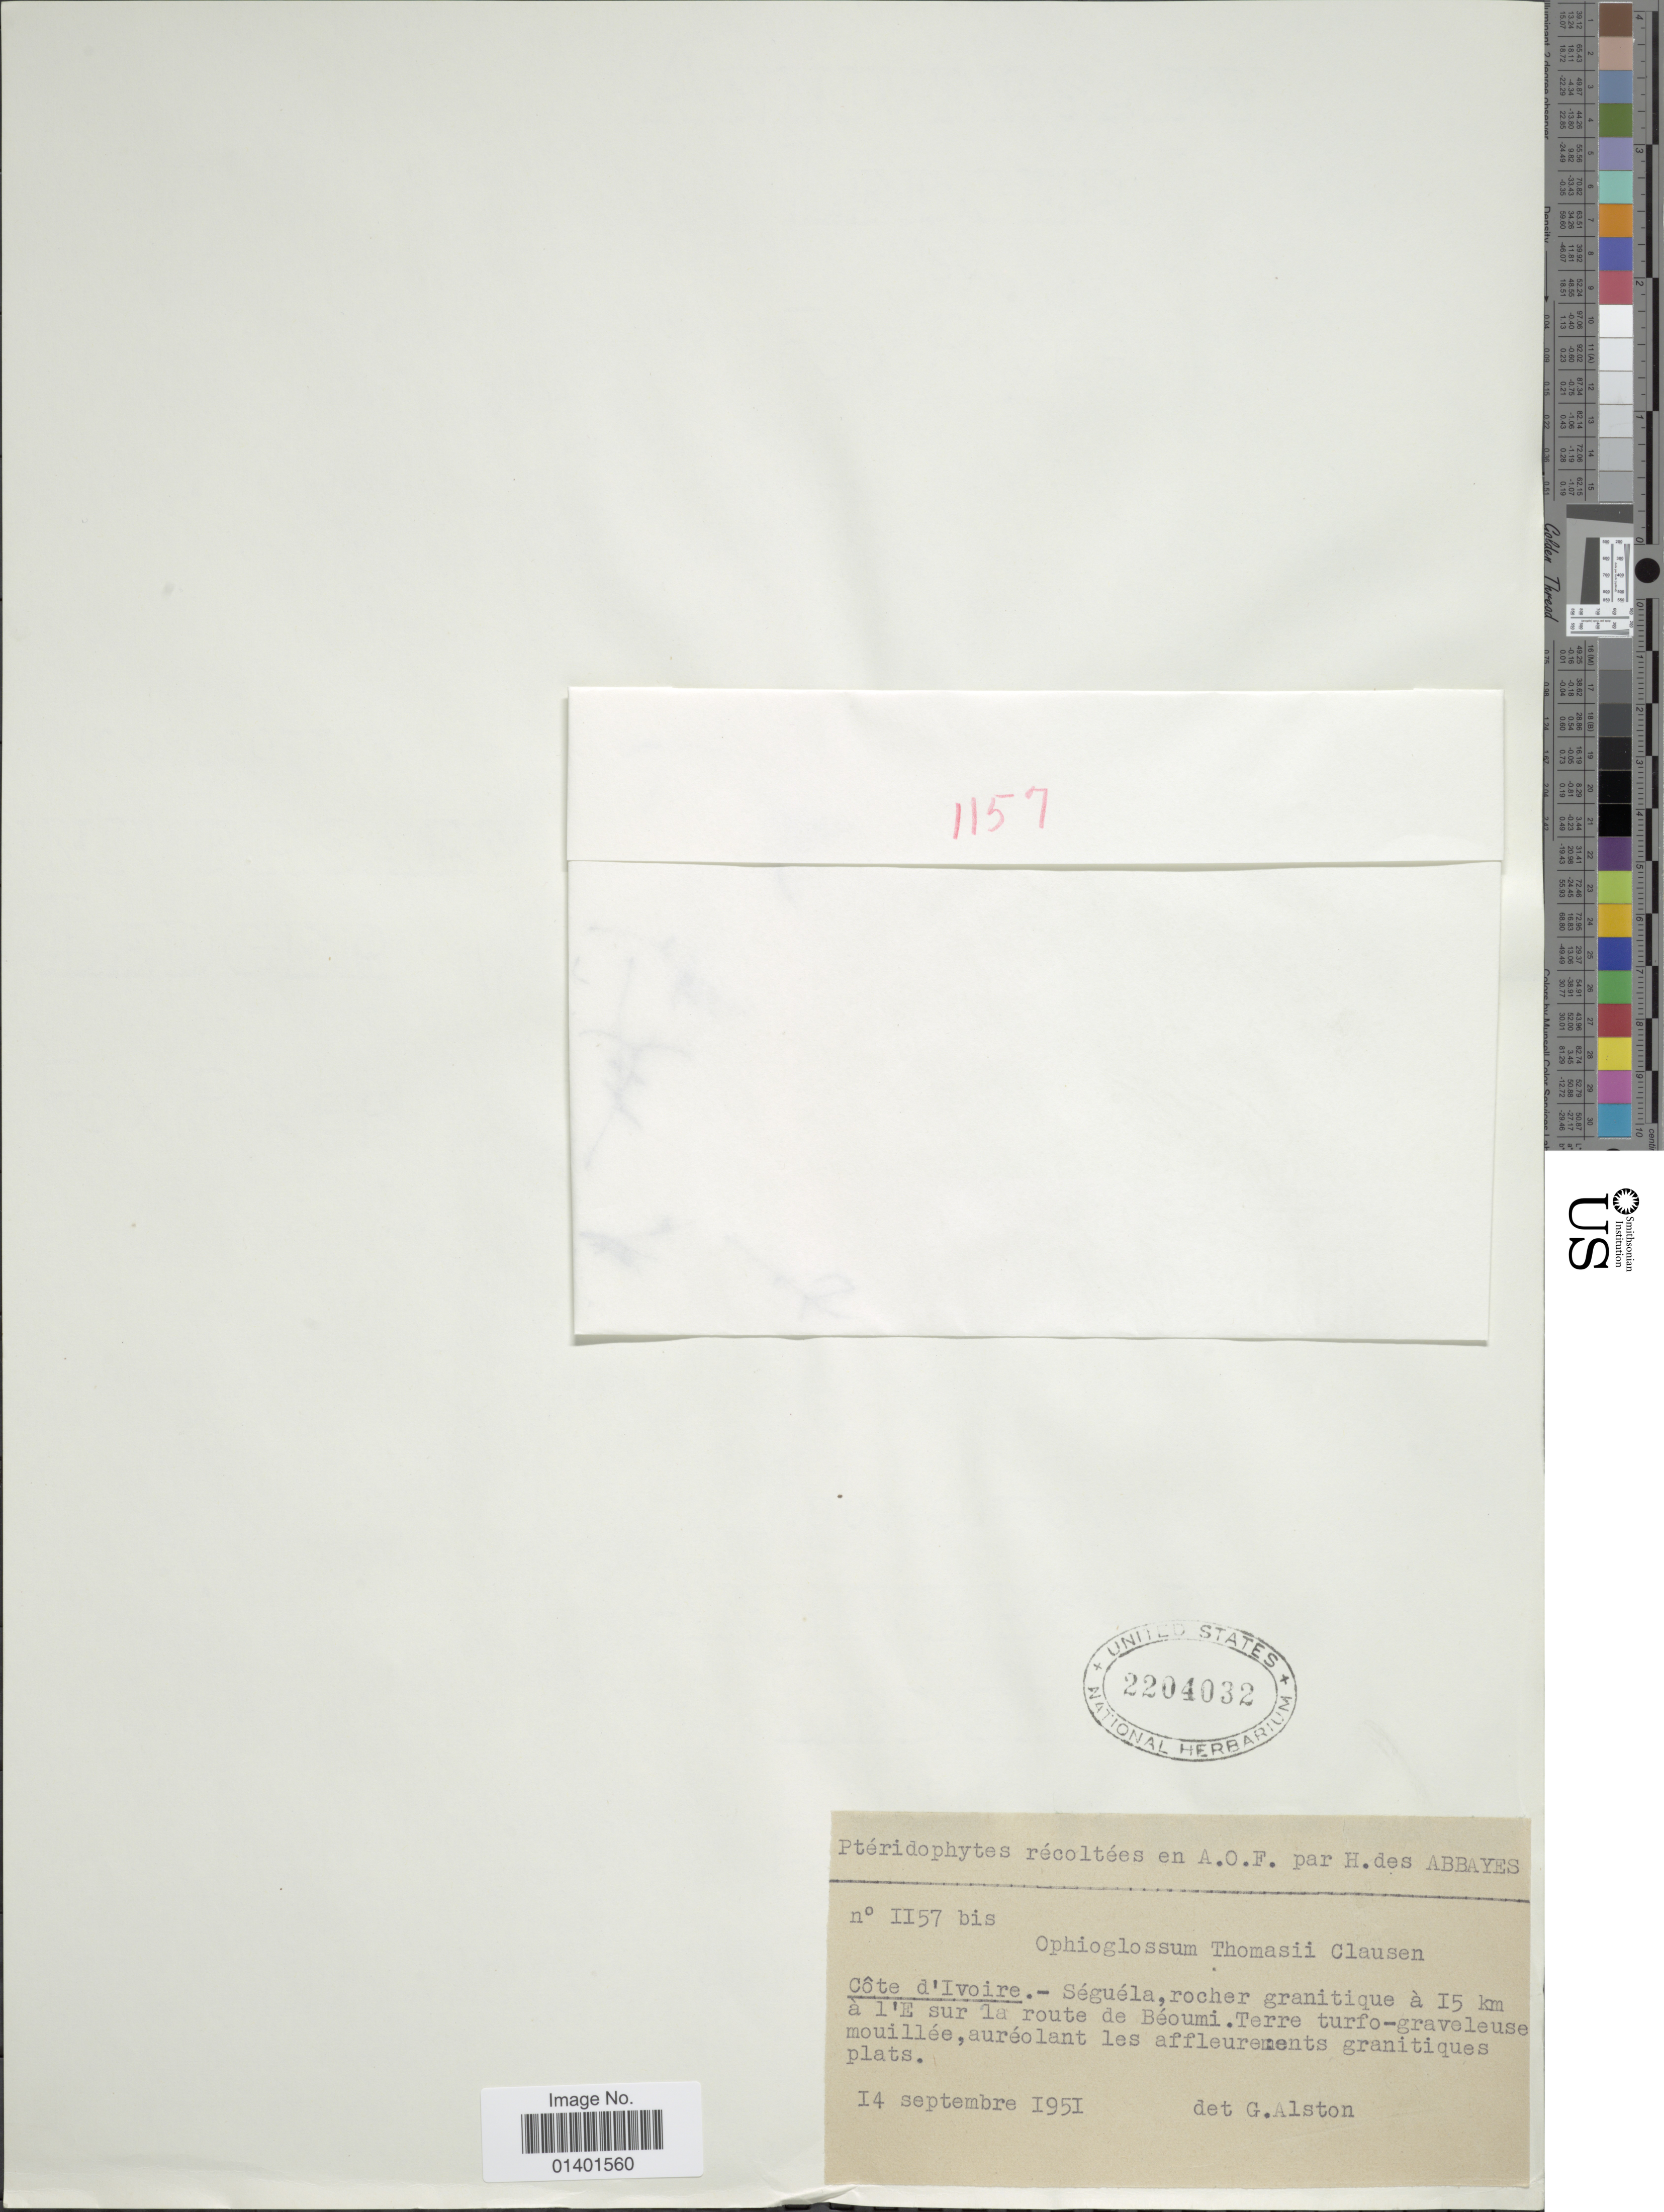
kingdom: Plantae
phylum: Tracheophyta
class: Polypodiopsida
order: Ophioglossales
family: Ophioglossaceae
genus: Ophioglossum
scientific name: Ophioglossum thomasii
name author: Clausen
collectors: A. Felton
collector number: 1157 bis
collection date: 1951-09-14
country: Ivory Coast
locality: Côte d'Ivoire.- Séguéla, rocher granitique a 15 km a l'E sur la route de Béoumi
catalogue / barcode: US 2204032